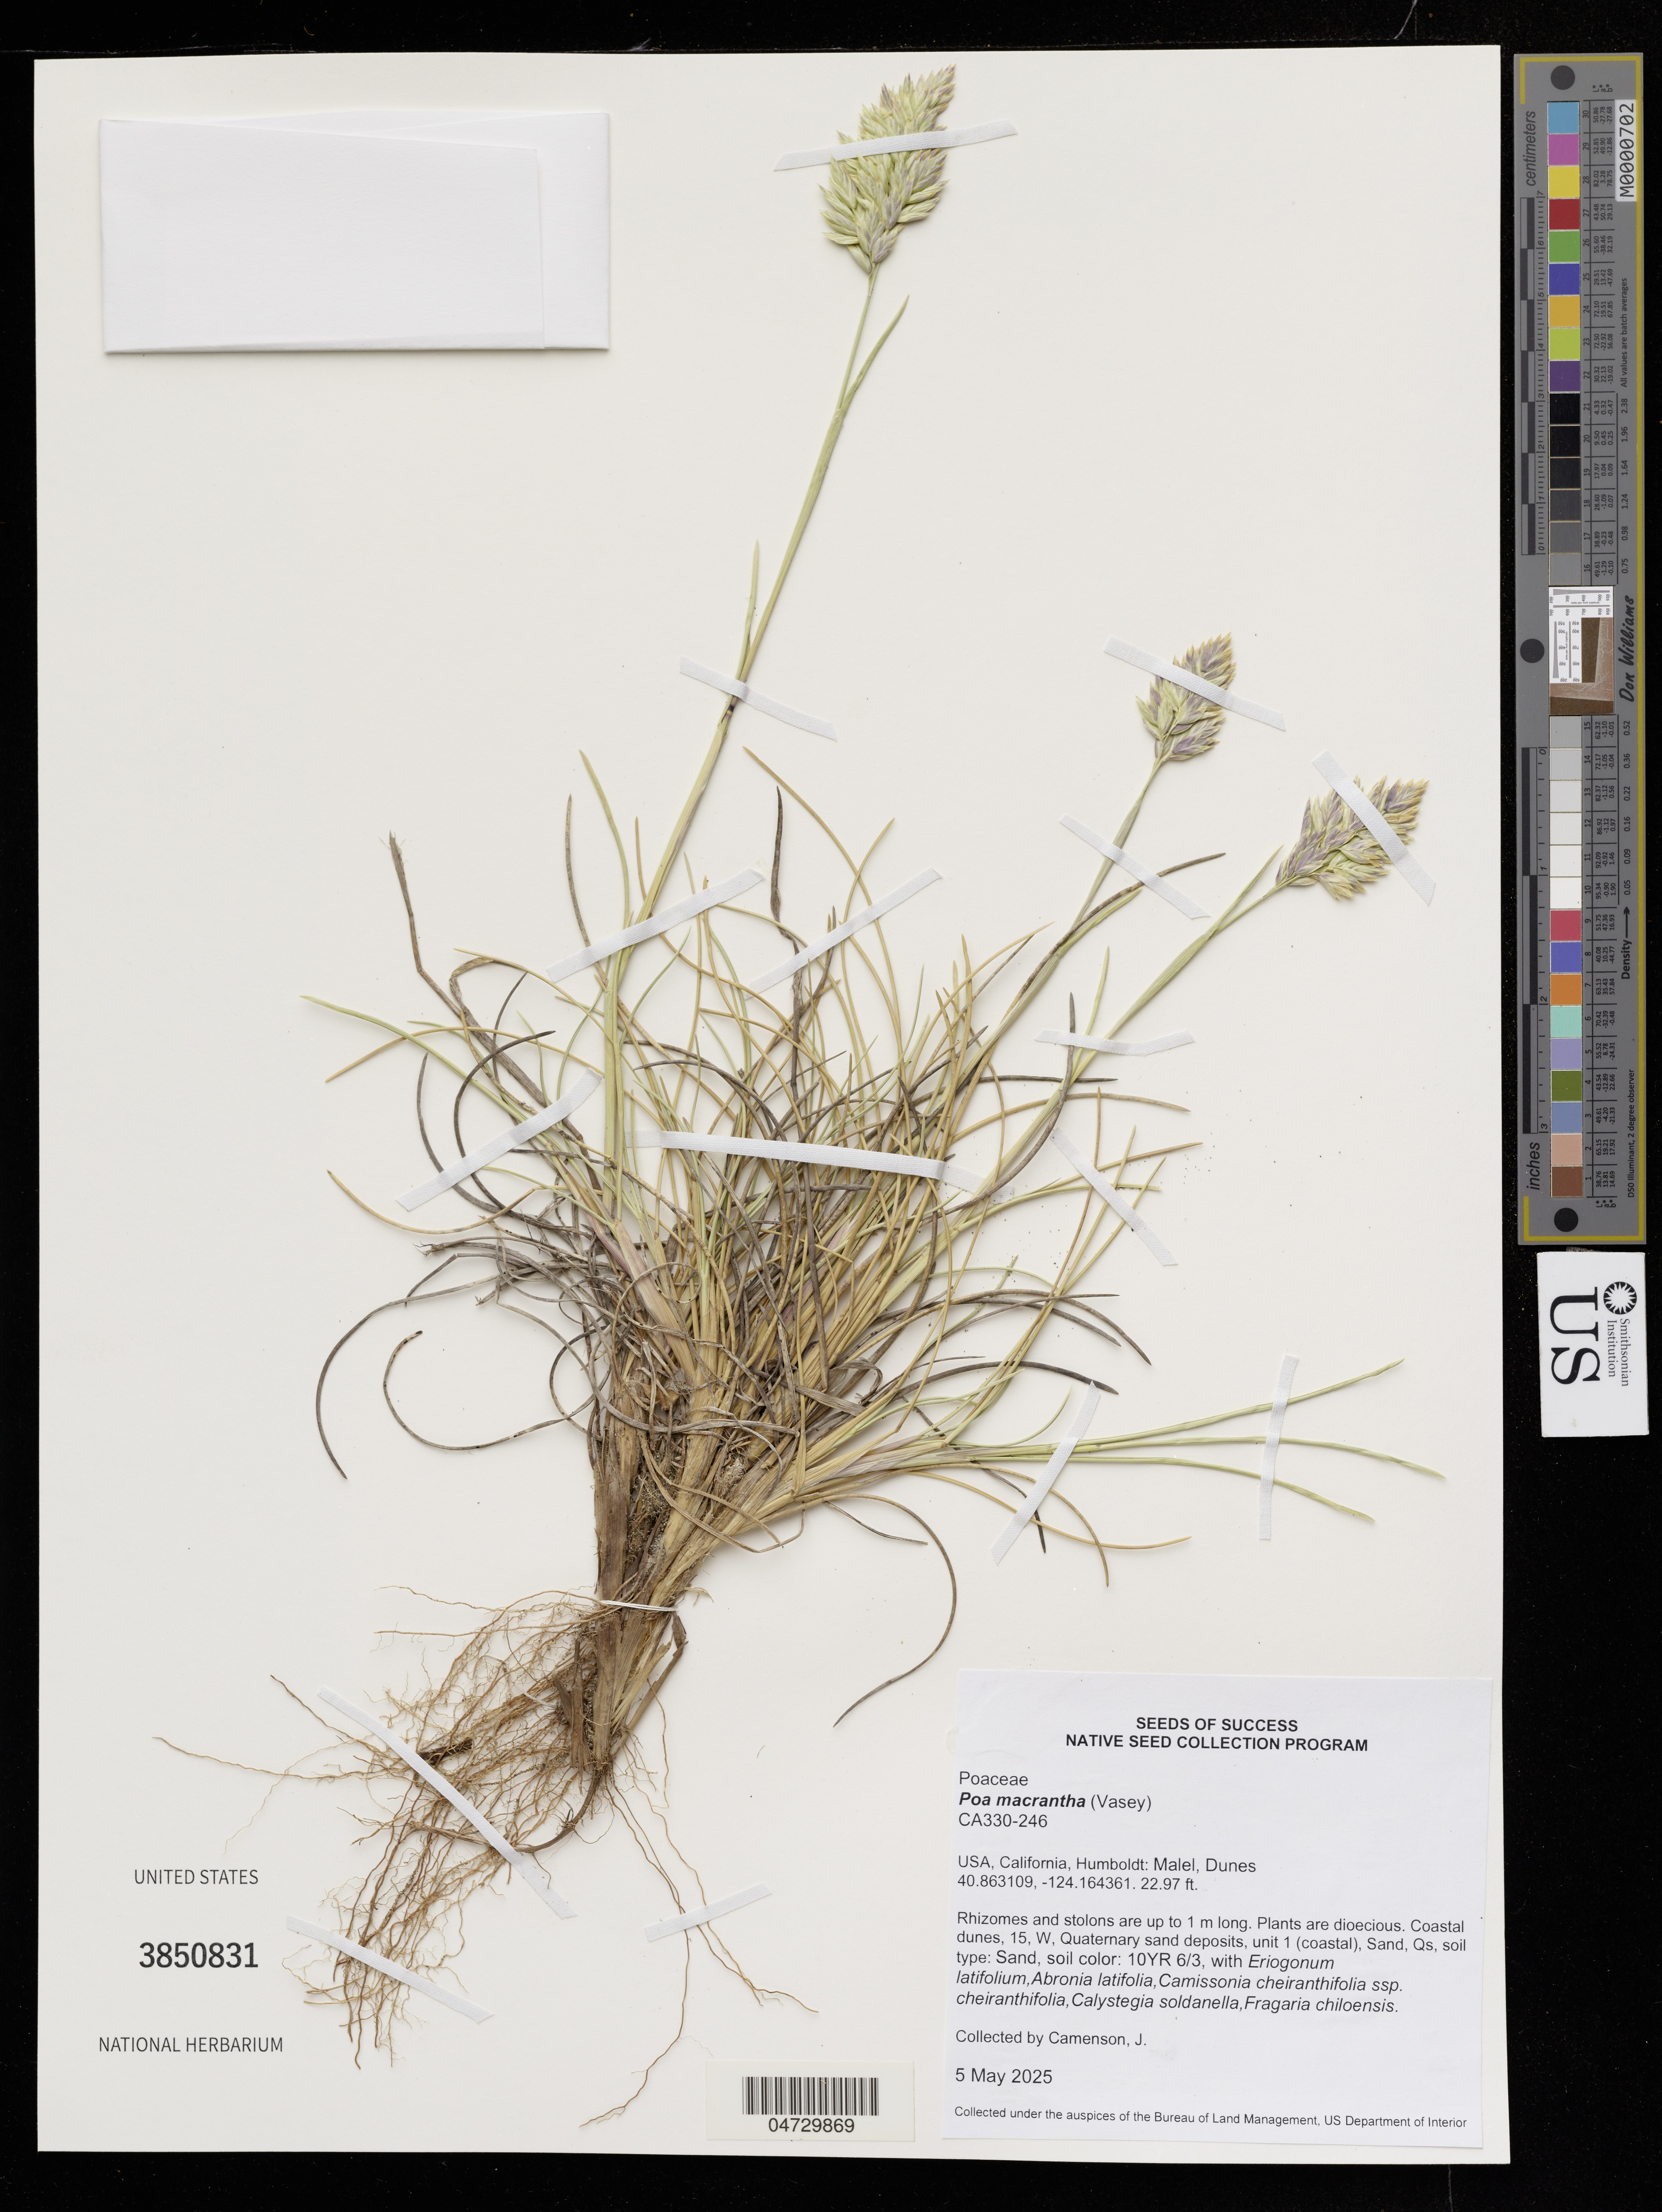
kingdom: Plantae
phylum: Tracheophyta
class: Liliopsida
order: Poales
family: Poaceae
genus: Poa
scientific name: Poa macrantha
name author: Vasey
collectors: J. Camenson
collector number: CA330-246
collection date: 2025-05-05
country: United States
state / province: California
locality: Humboldt: Malel, Dunes.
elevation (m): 7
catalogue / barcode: US 3850831